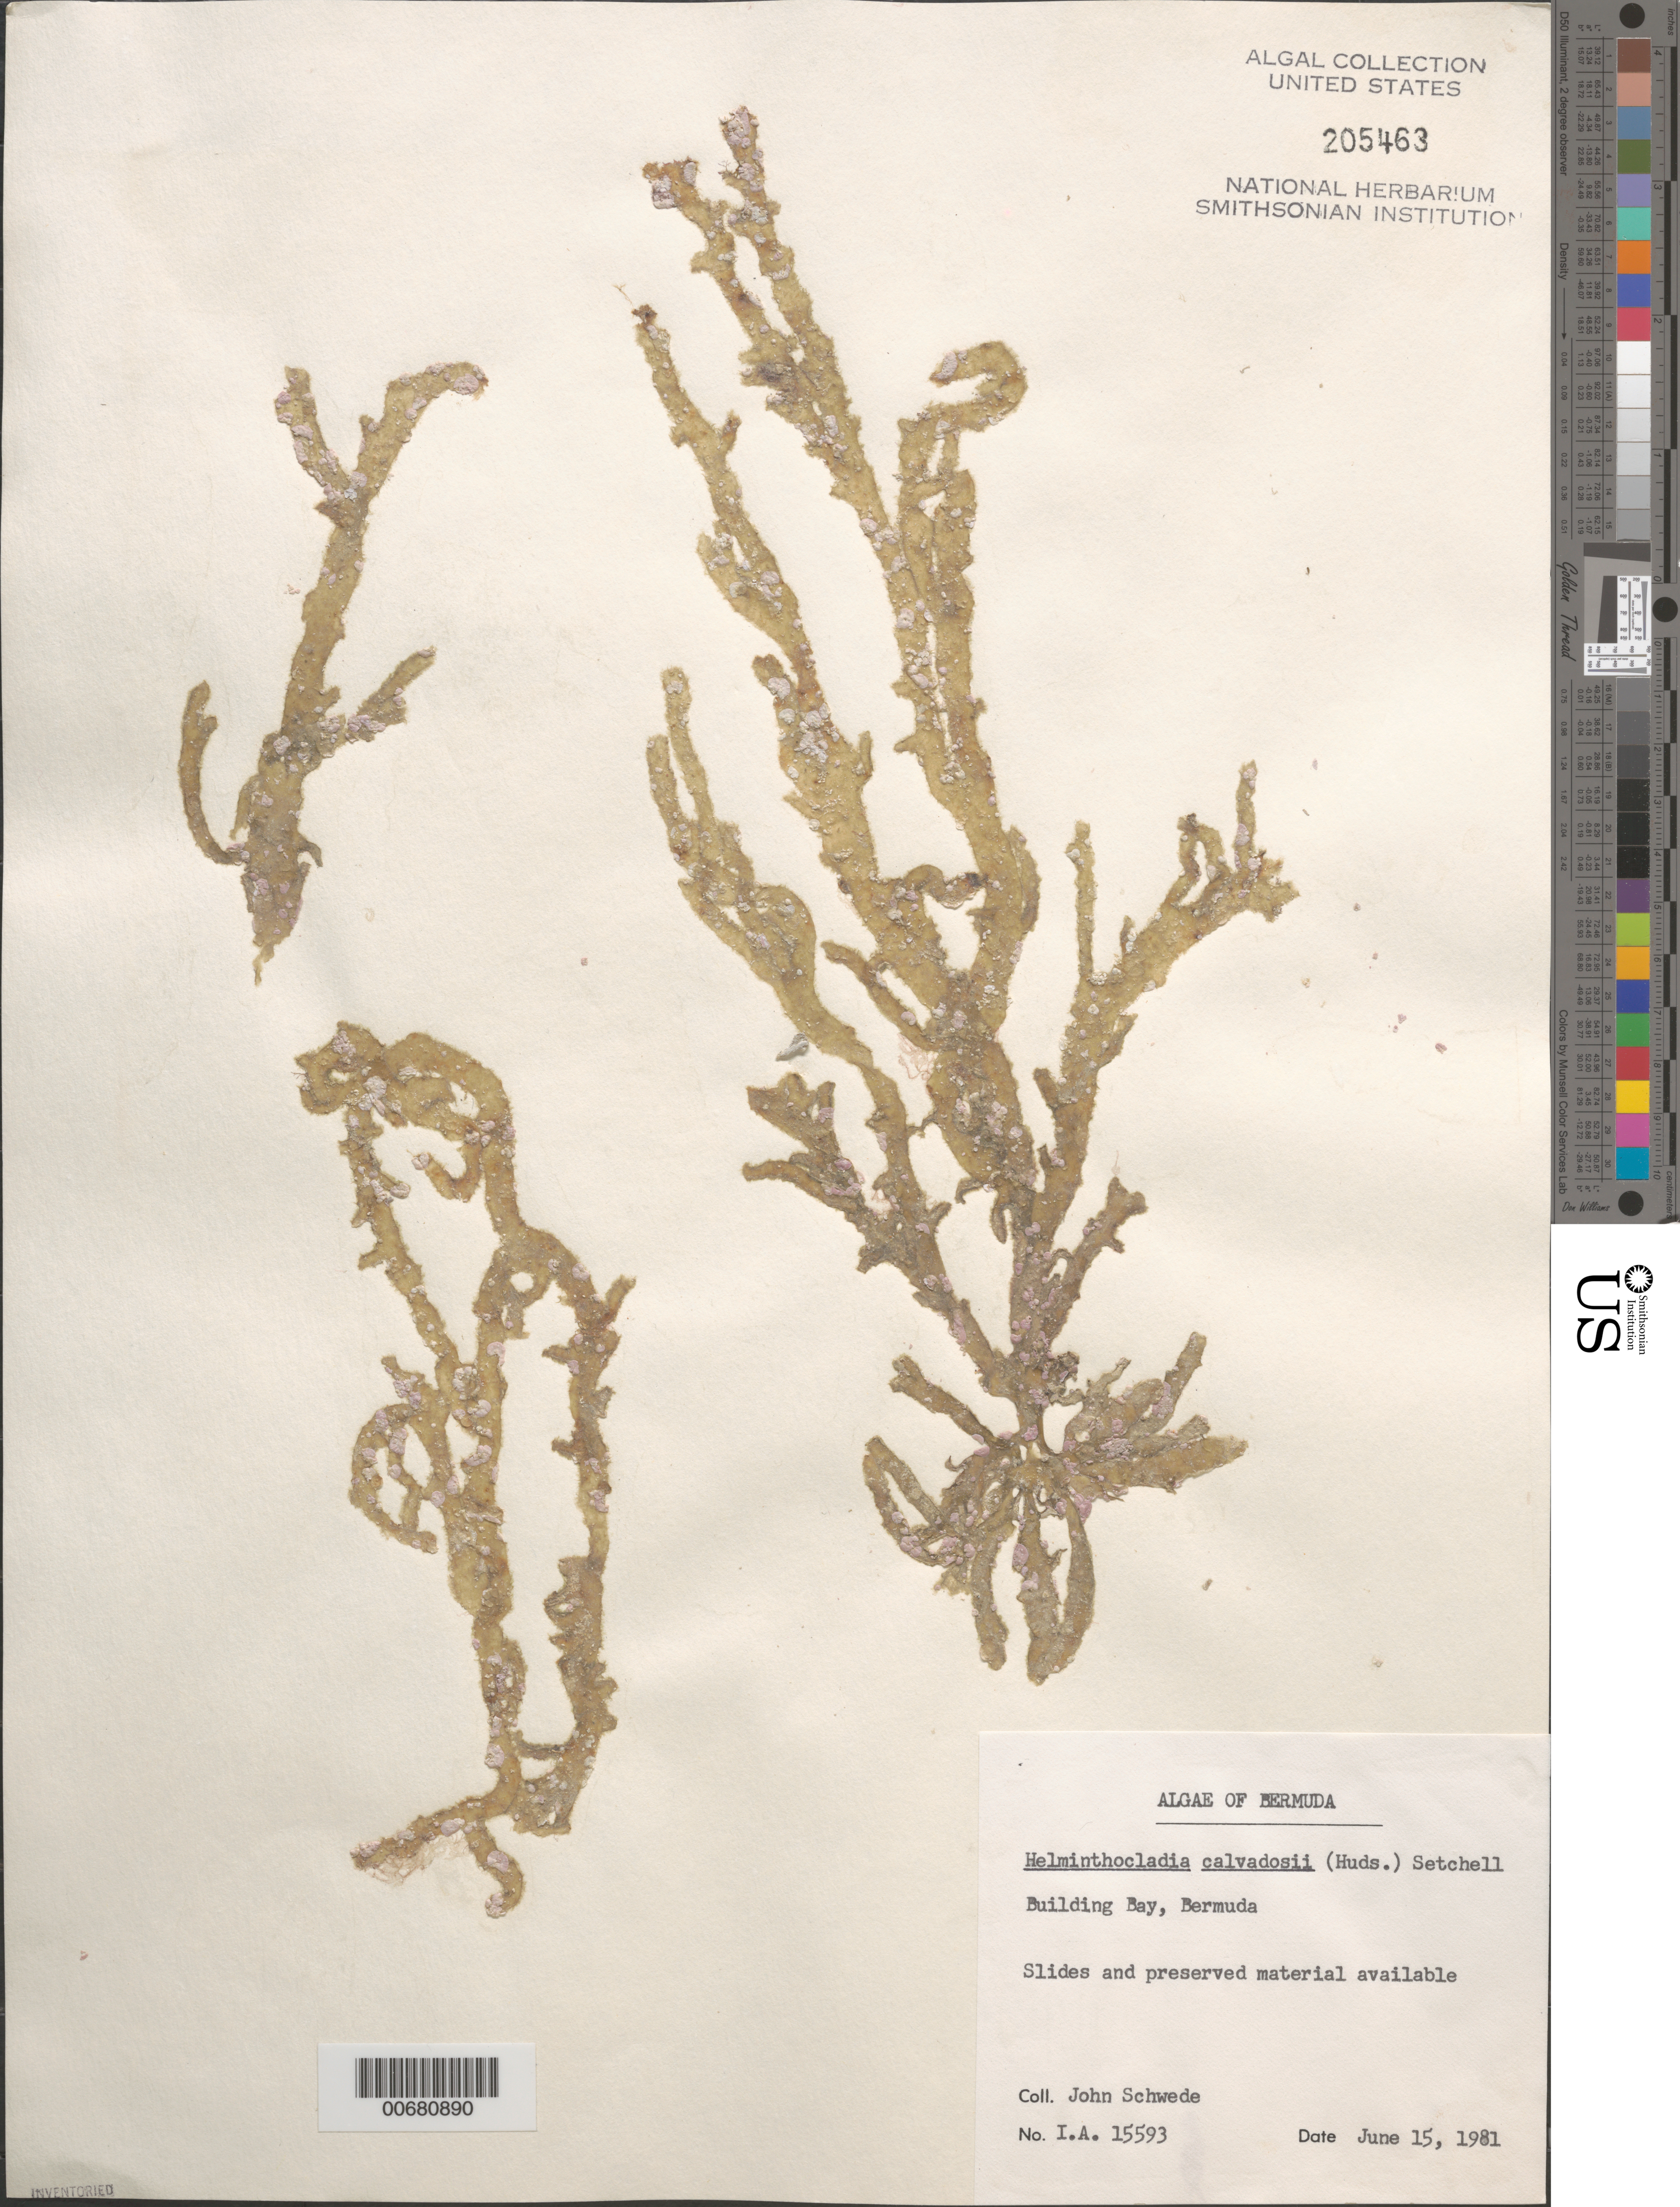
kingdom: Plantae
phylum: Rhodophyta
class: Florideophyceae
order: Nemaliales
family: Liagoraceae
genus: Helminthocladia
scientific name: Helminthocladia calvadosii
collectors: J. Schwede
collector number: IAA 15593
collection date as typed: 15 Jun 1981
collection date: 1981-06-15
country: Bermuda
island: St. George's Island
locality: Buildings Bay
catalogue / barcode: US 205463